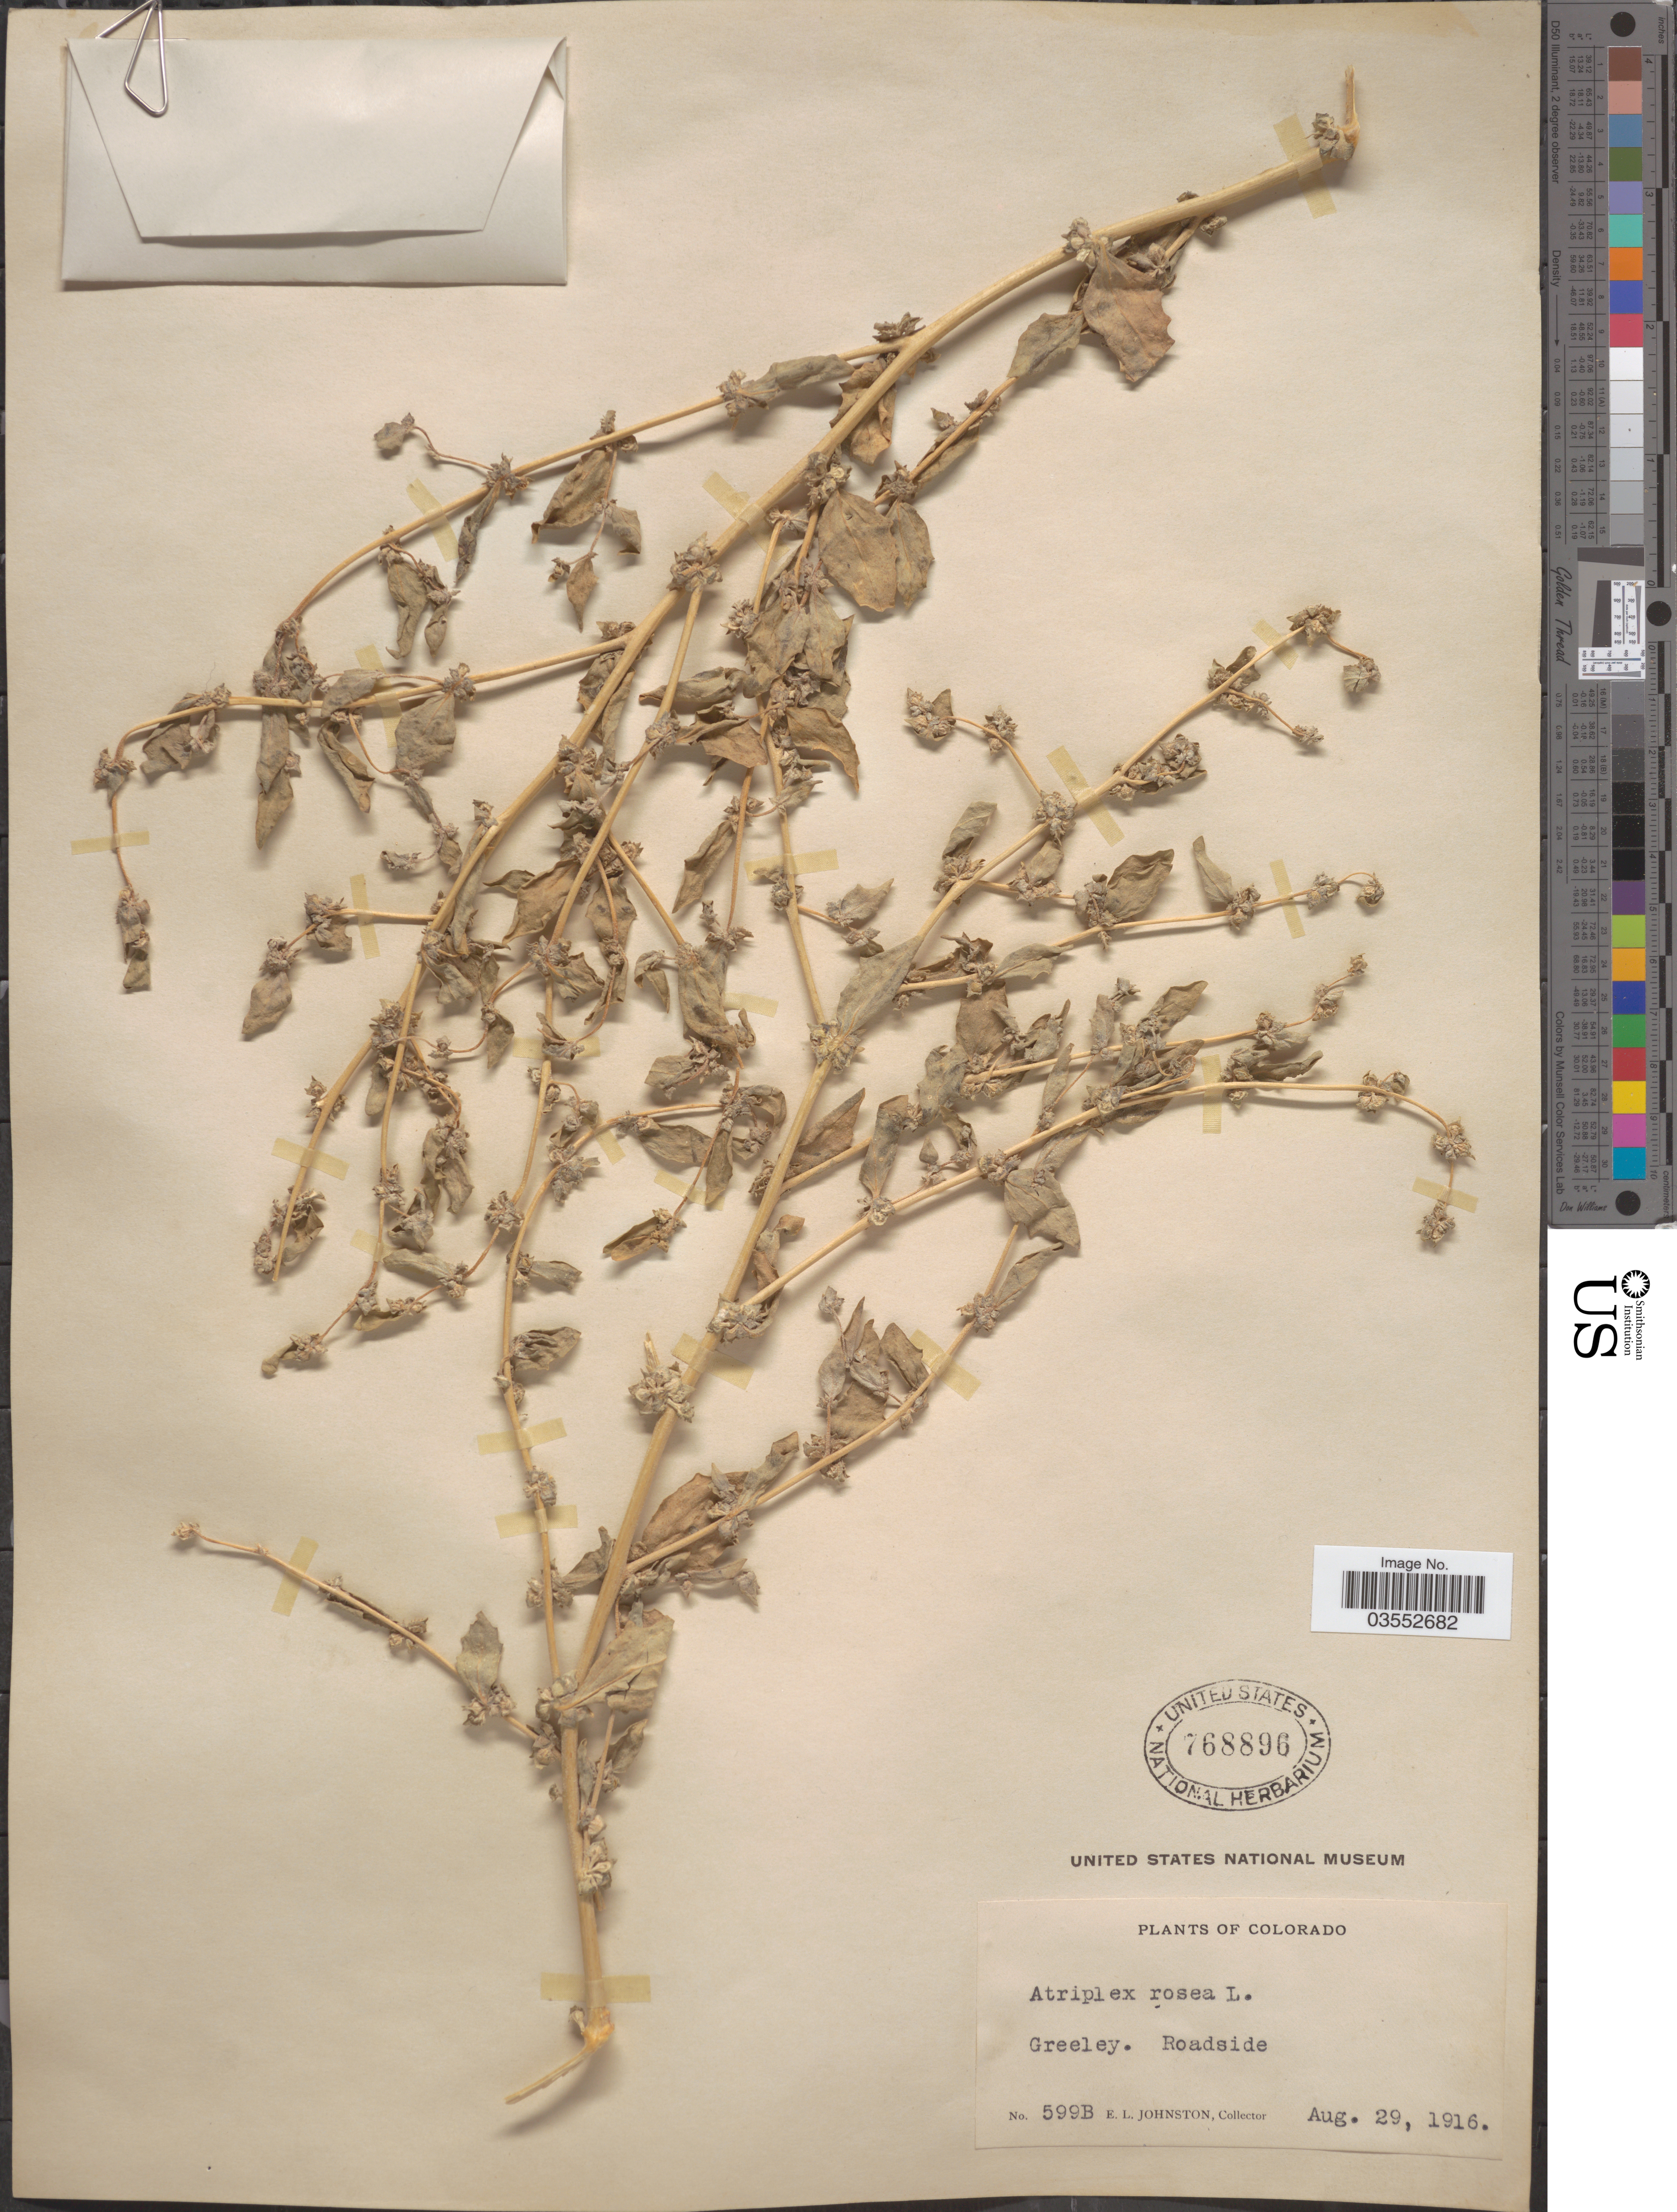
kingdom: Plantae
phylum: Tracheophyta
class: Magnoliopsida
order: Caryophyllales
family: Amaranthaceae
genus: Atriplex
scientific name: Atriplex rosea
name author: L.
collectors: E. L. Johnston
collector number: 599B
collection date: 1916-08-29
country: United States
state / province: Colorado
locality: Greeley.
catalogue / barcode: US 768896